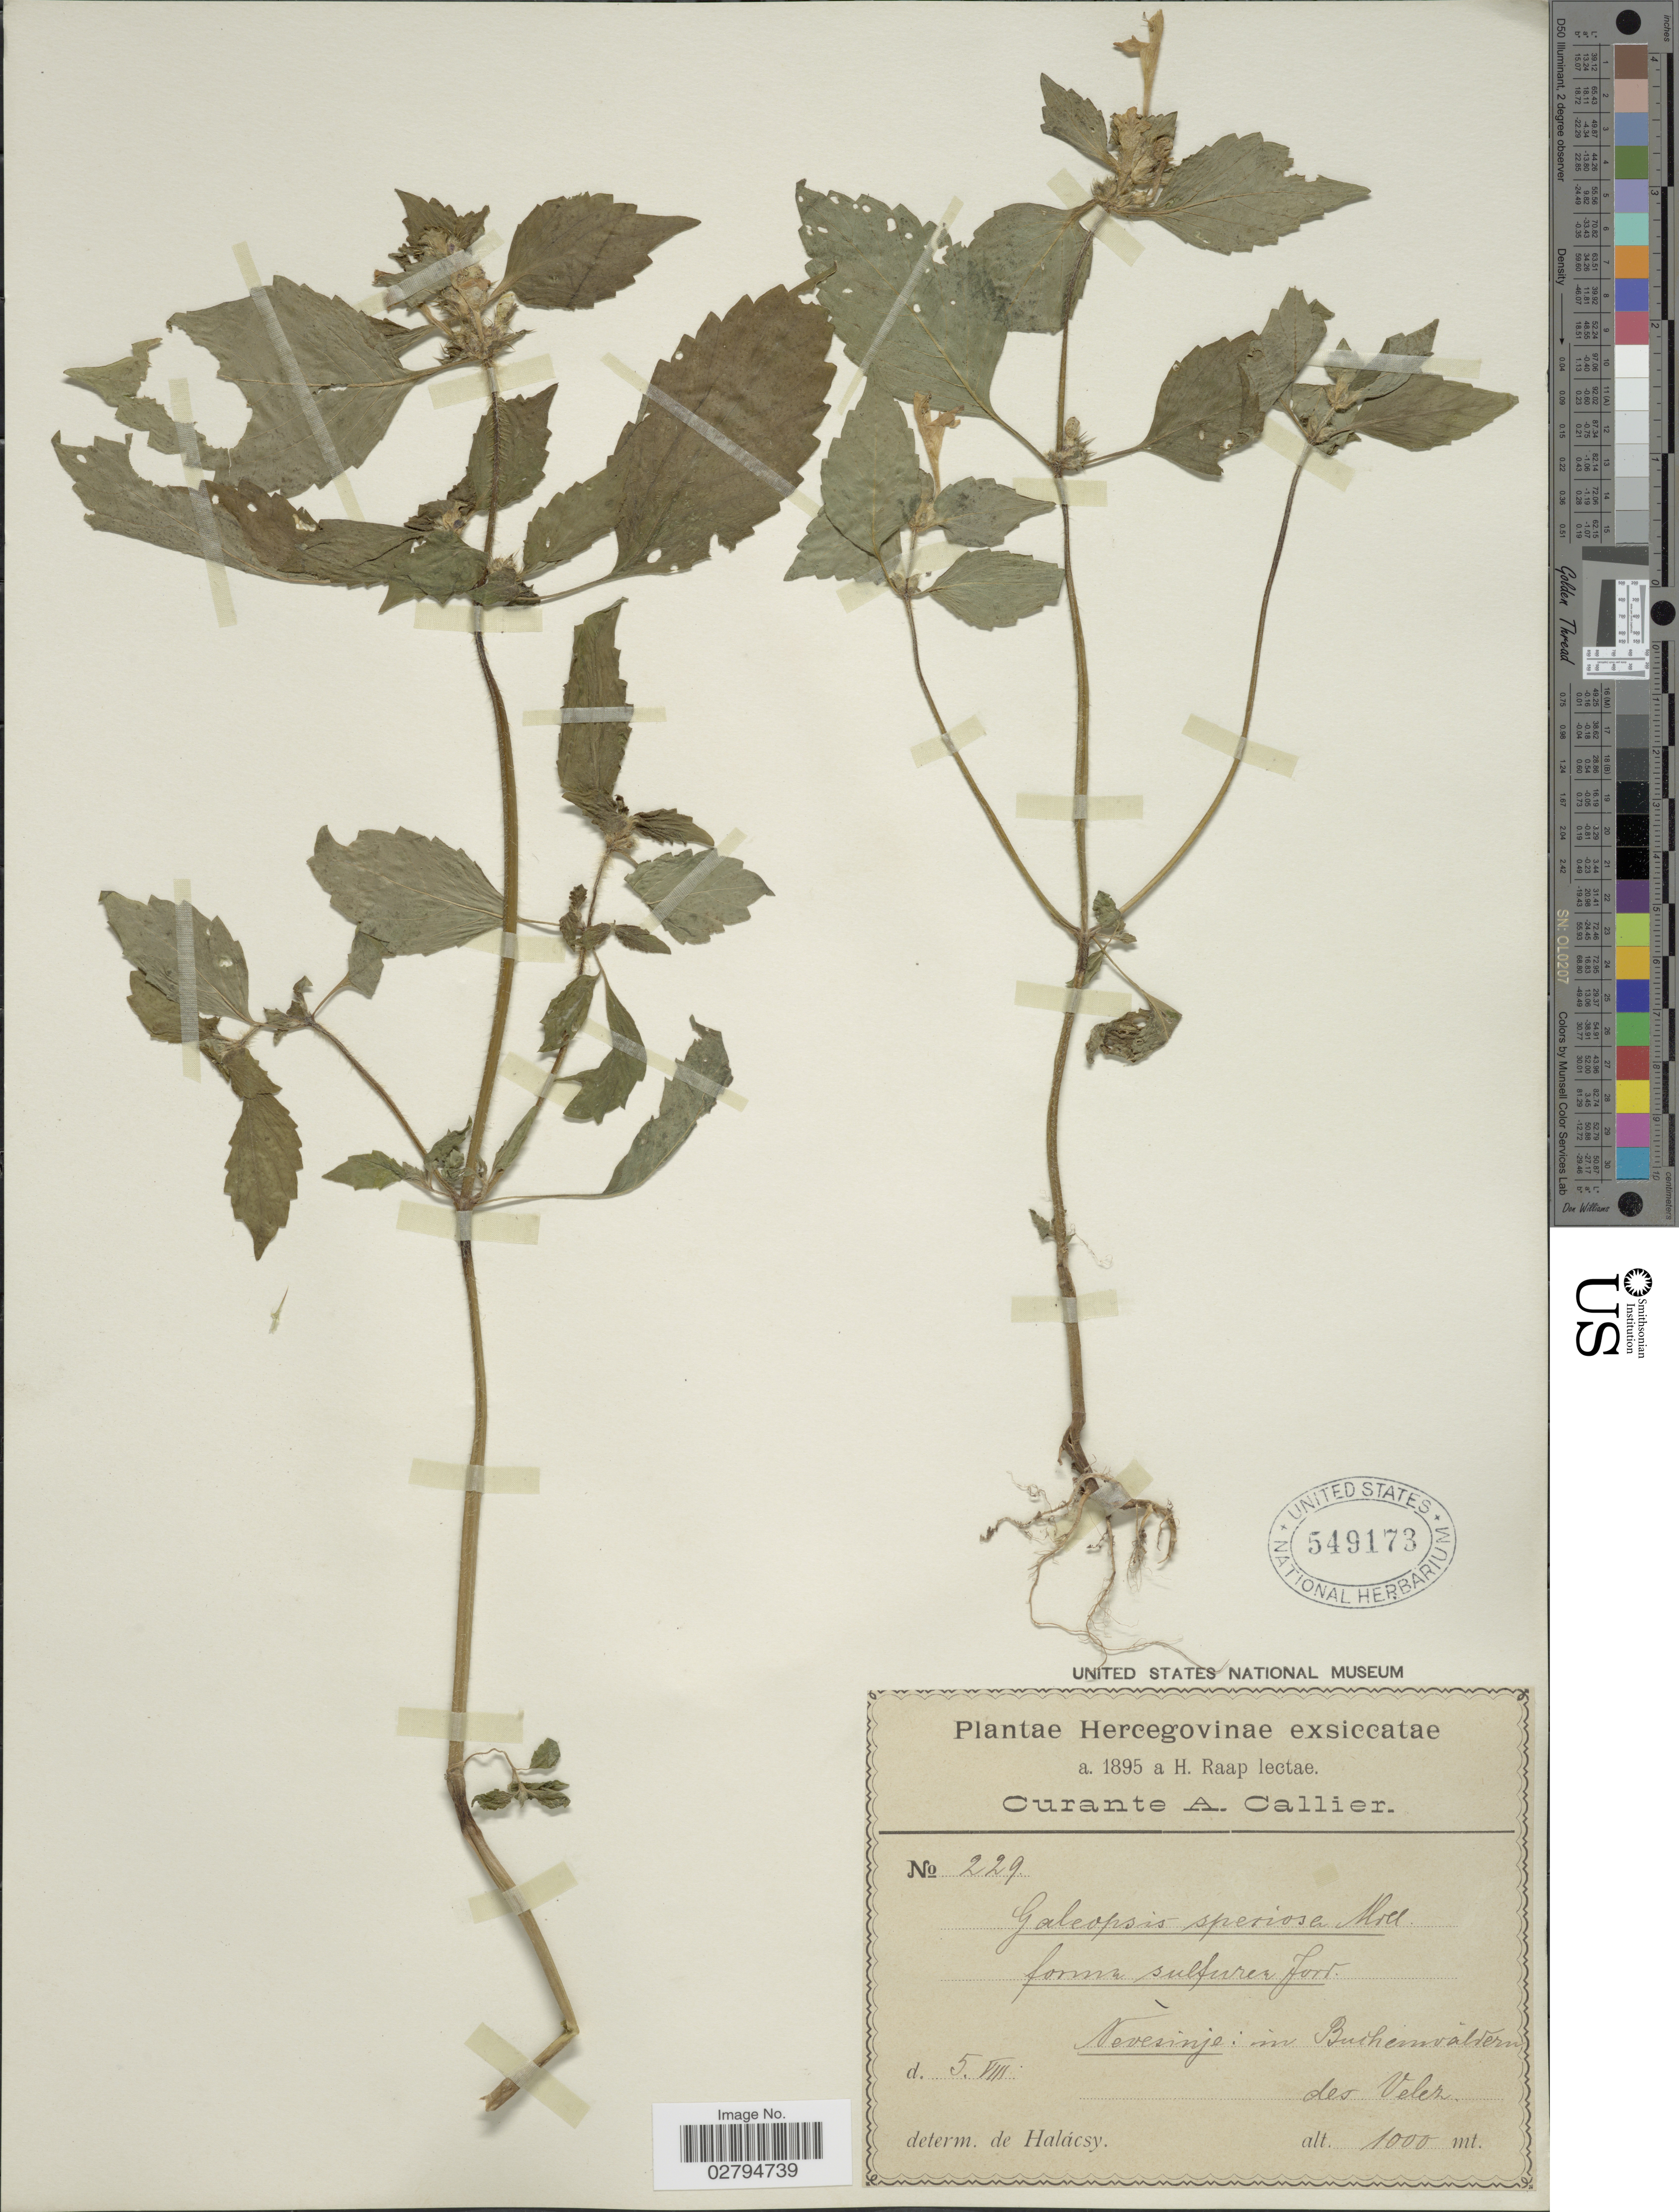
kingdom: Plantae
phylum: Tracheophyta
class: Magnoliopsida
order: Lamiales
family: Lamiaceae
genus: Galeopsis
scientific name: Galeopsis speciosa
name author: Mill.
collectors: H. Raap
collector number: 229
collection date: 1895-08-05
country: Bosnia and Herzegovina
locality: Hercegovinae. Nevesinje: in Bushenwäldern des Velez.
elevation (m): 1000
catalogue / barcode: US 549173